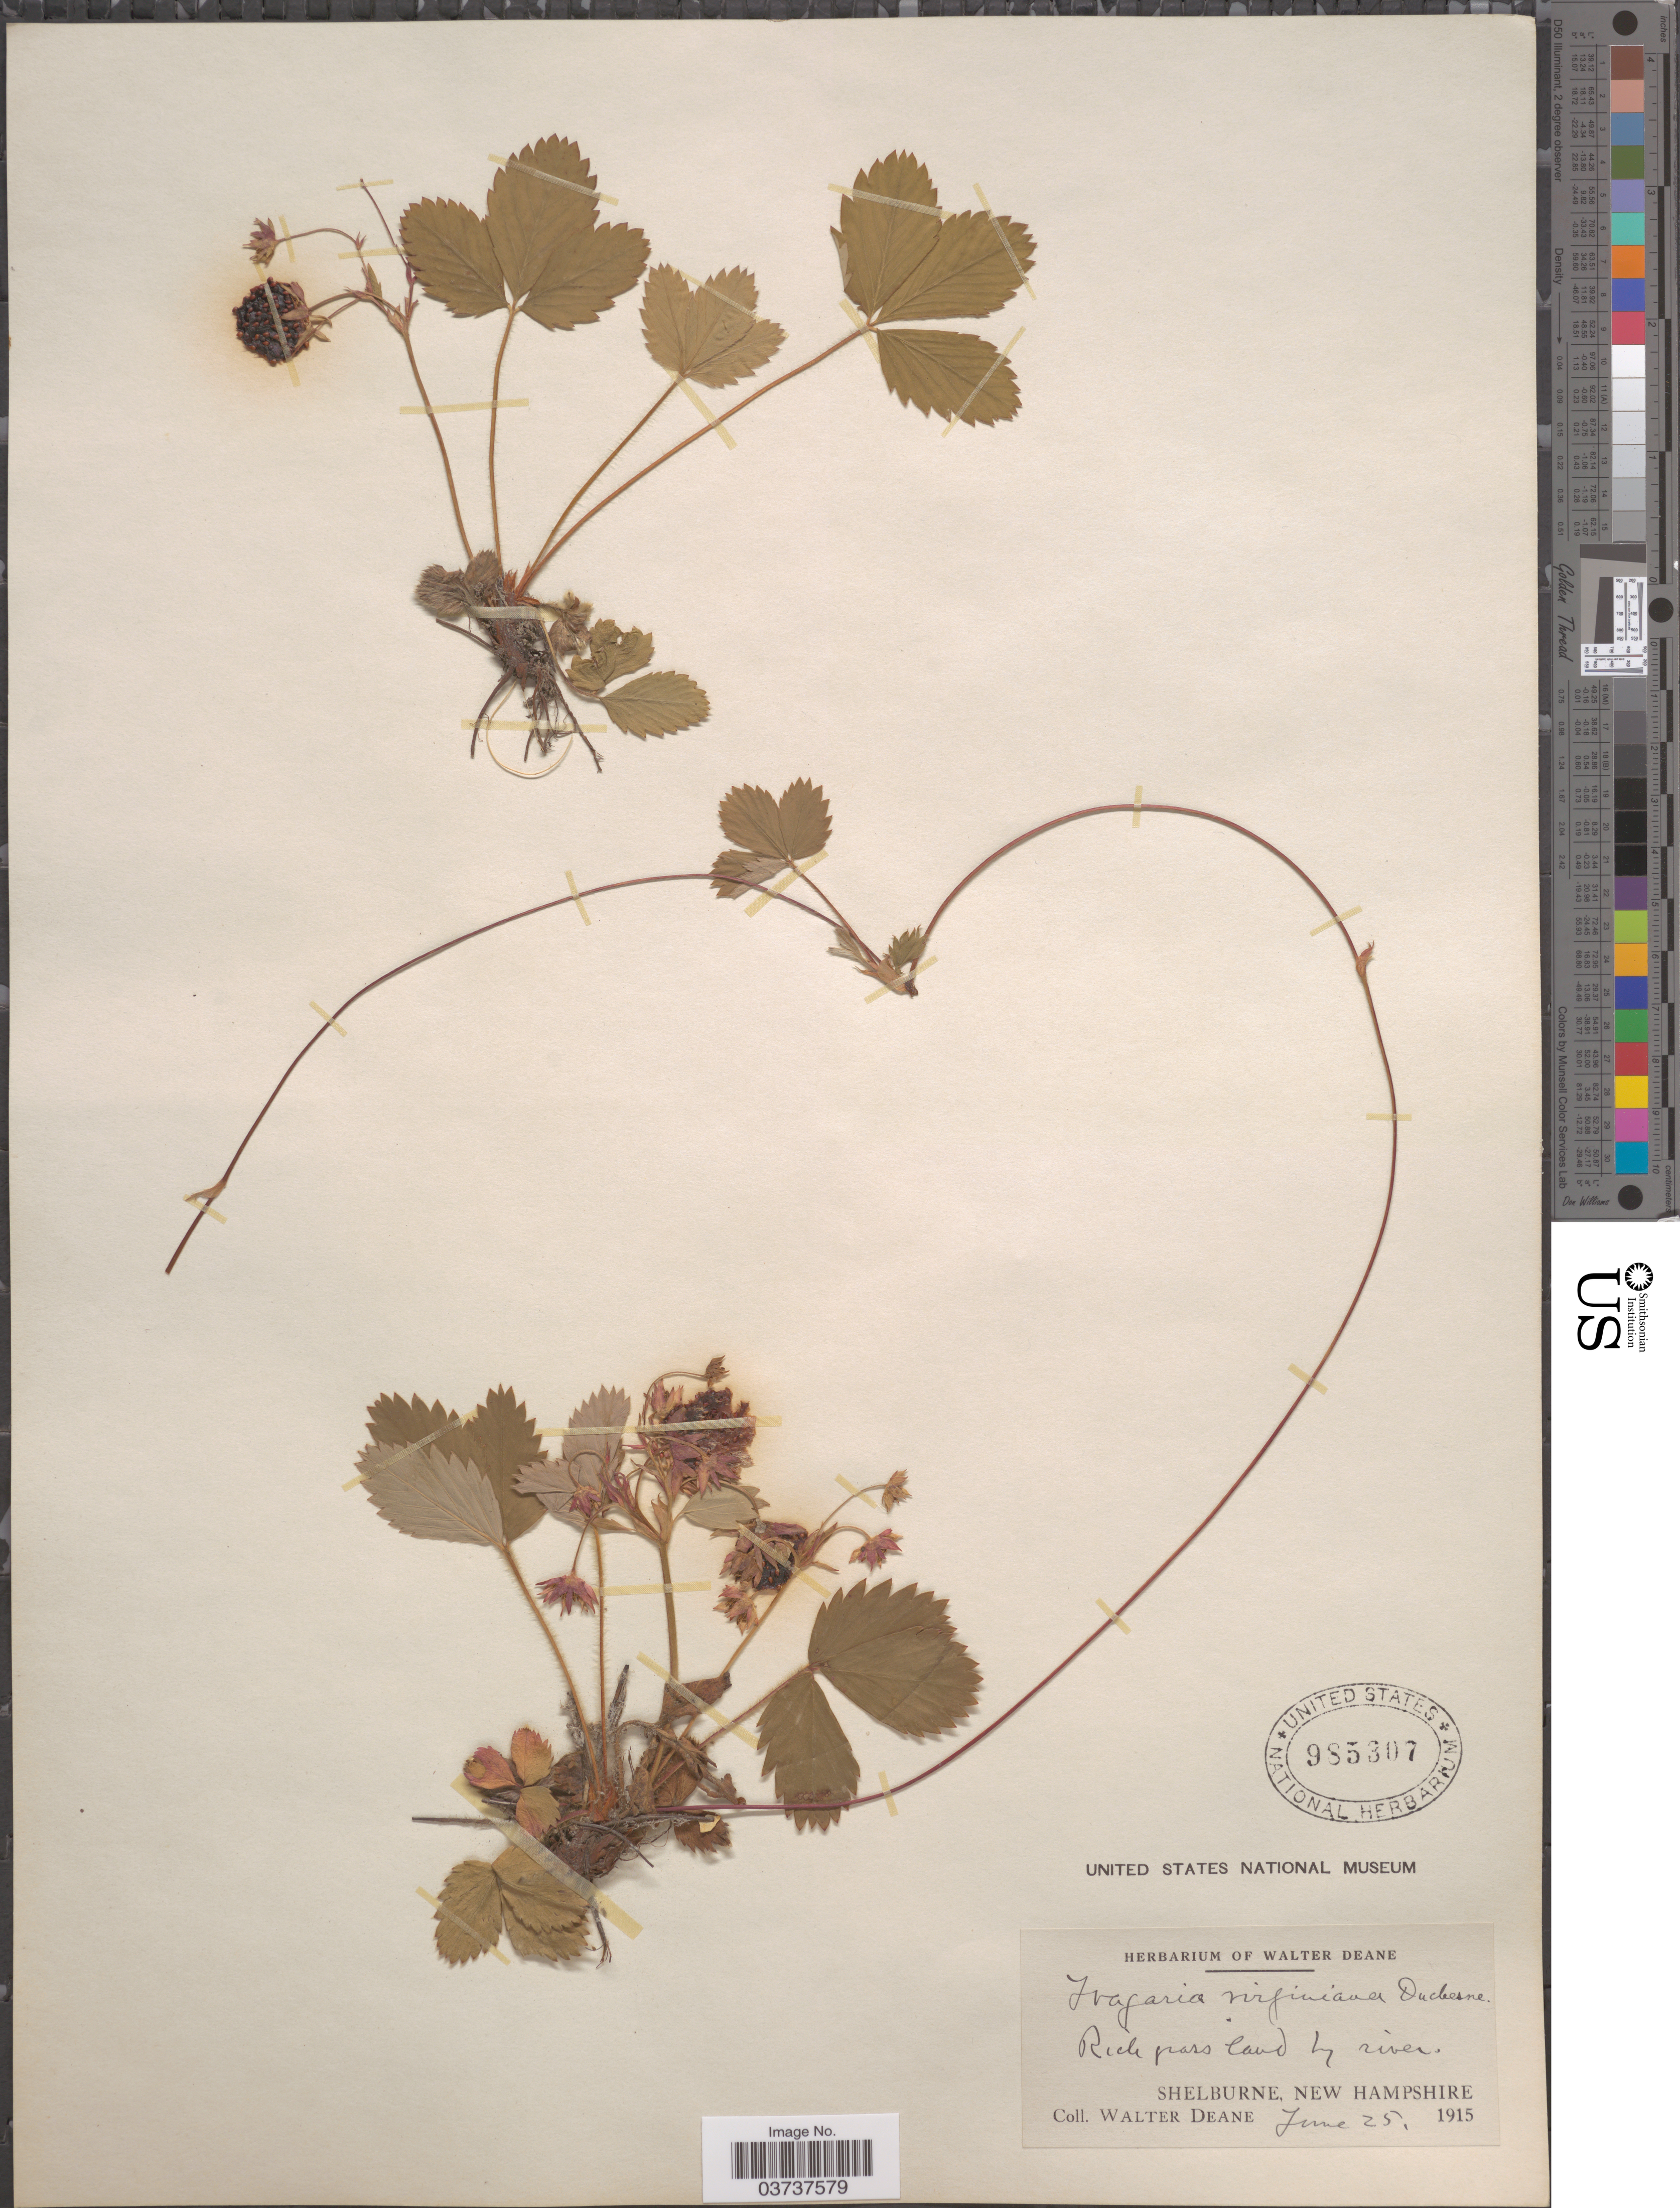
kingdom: Plantae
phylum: Tracheophyta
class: Magnoliopsida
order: Rosales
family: Rosaceae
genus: Fragaria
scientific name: Fragaria virginiana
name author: Mill.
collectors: W. Deane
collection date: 1915-06-25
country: United States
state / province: New Hampshire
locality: Shelburne.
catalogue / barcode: US 985307